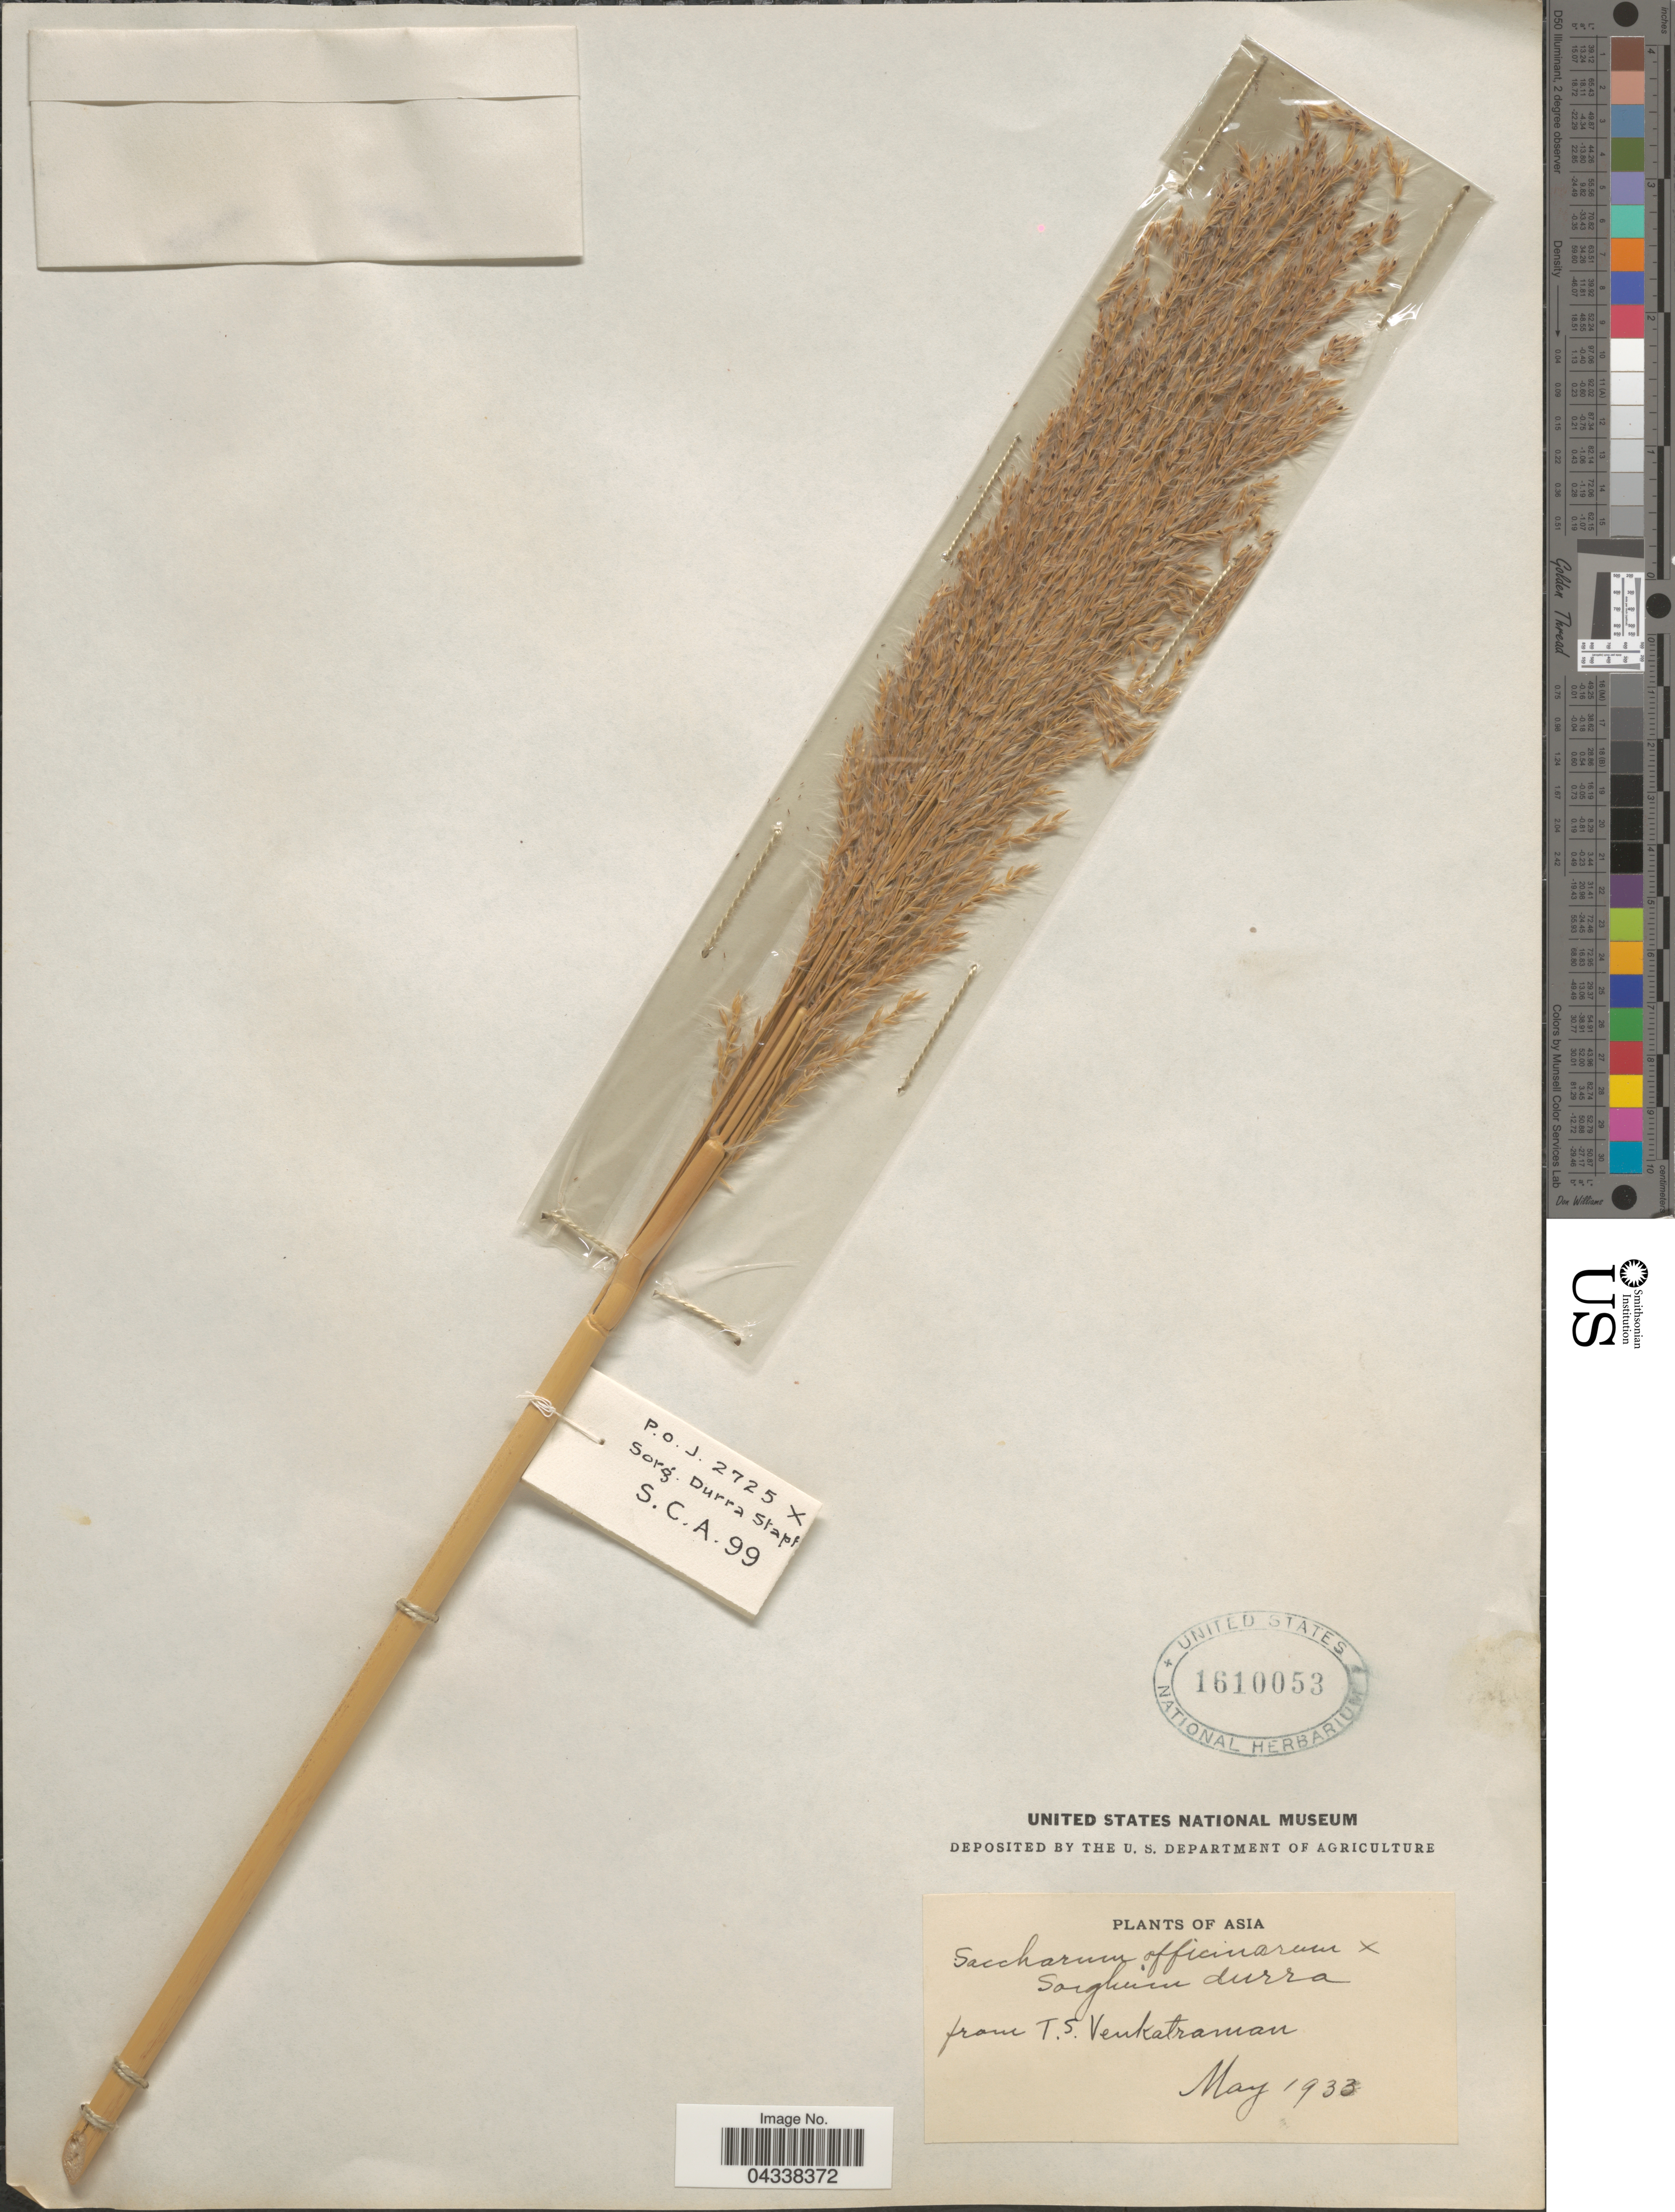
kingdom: Plantae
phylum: Tracheophyta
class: Liliopsida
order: Poales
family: Poaceae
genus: Saccharum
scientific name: Saccharum officinarum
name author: L.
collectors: T. Venkatraman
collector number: S.C.A.99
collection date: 1933-05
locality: Asia.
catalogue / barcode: US 1610053